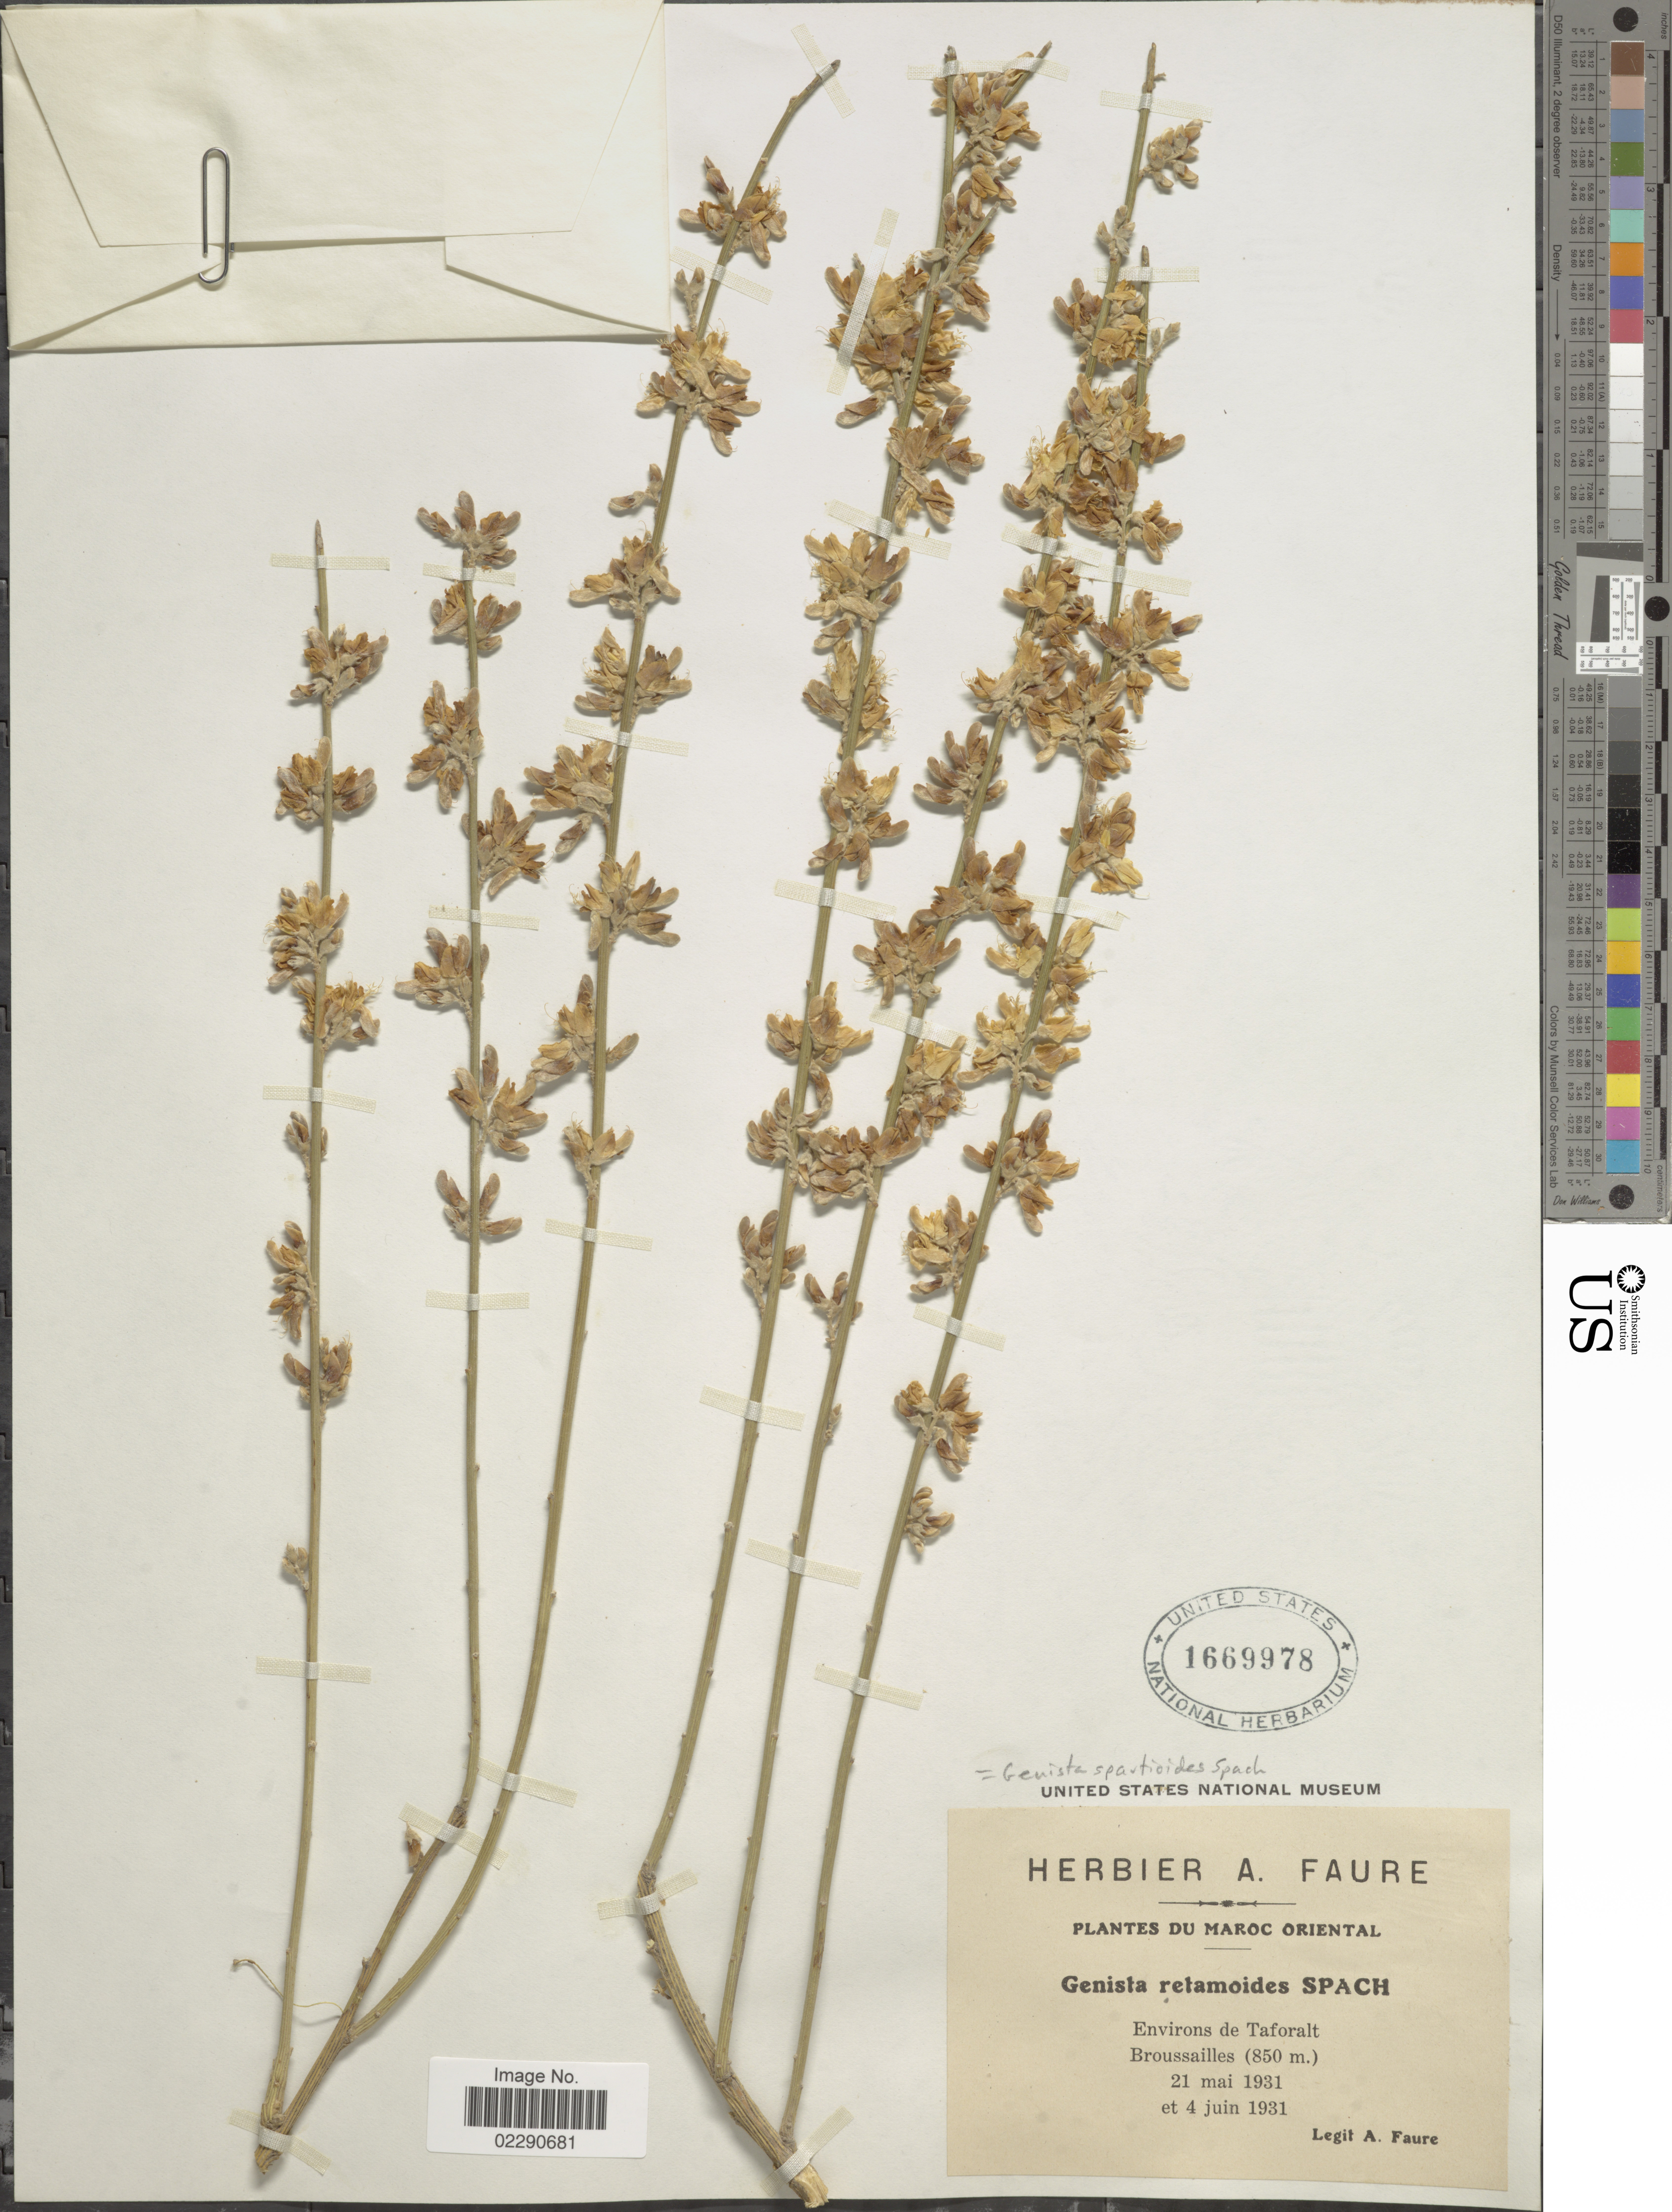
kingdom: Plantae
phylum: Tracheophyta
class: Magnoliopsida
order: Fabales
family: Fabaceae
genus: Genista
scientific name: Genista spartioides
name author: Spach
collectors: A. Faure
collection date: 1931-05-21/1931-06-04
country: Morocco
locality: Maroc Oriental, environs de Taforalt, Broussailles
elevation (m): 850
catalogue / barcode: US 1669978